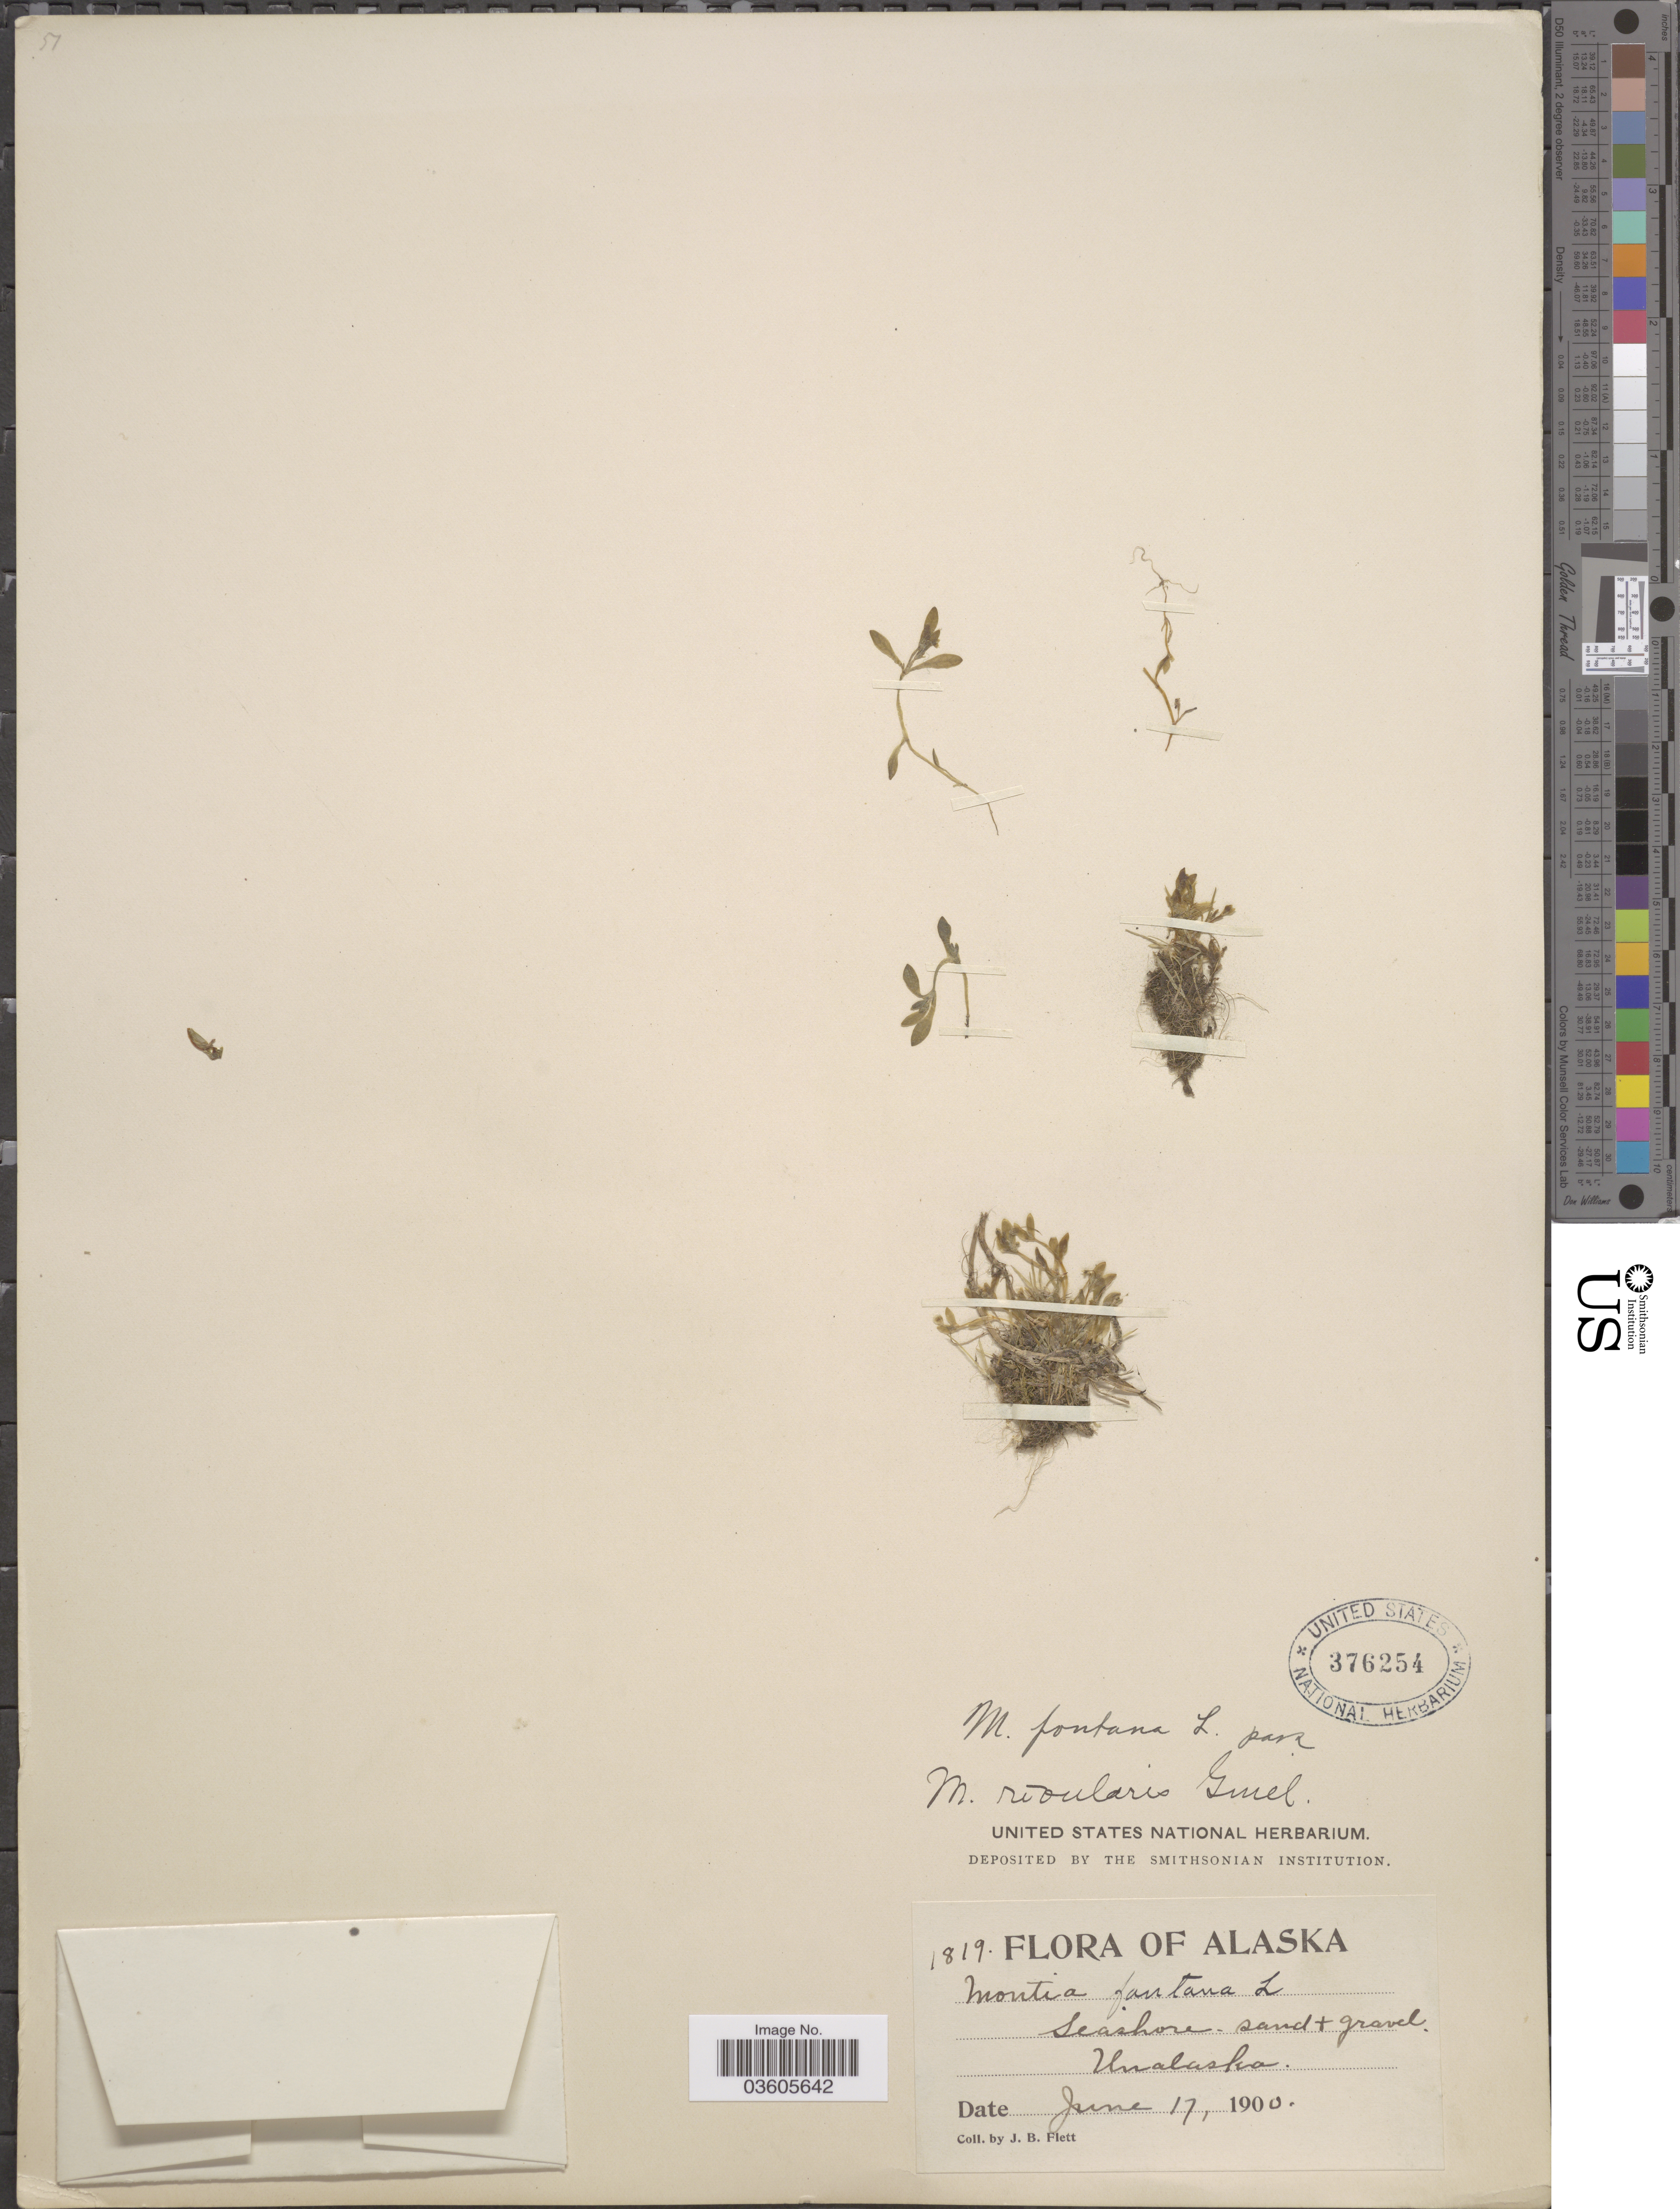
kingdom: Plantae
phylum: Tracheophyta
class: Magnoliopsida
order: Caryophyllales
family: Montiaceae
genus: Montia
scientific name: Montia fontana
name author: L.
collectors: J. Flett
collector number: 1819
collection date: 1900-06-17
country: United States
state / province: Alaska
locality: Seashore. Unalaska.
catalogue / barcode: US 376254